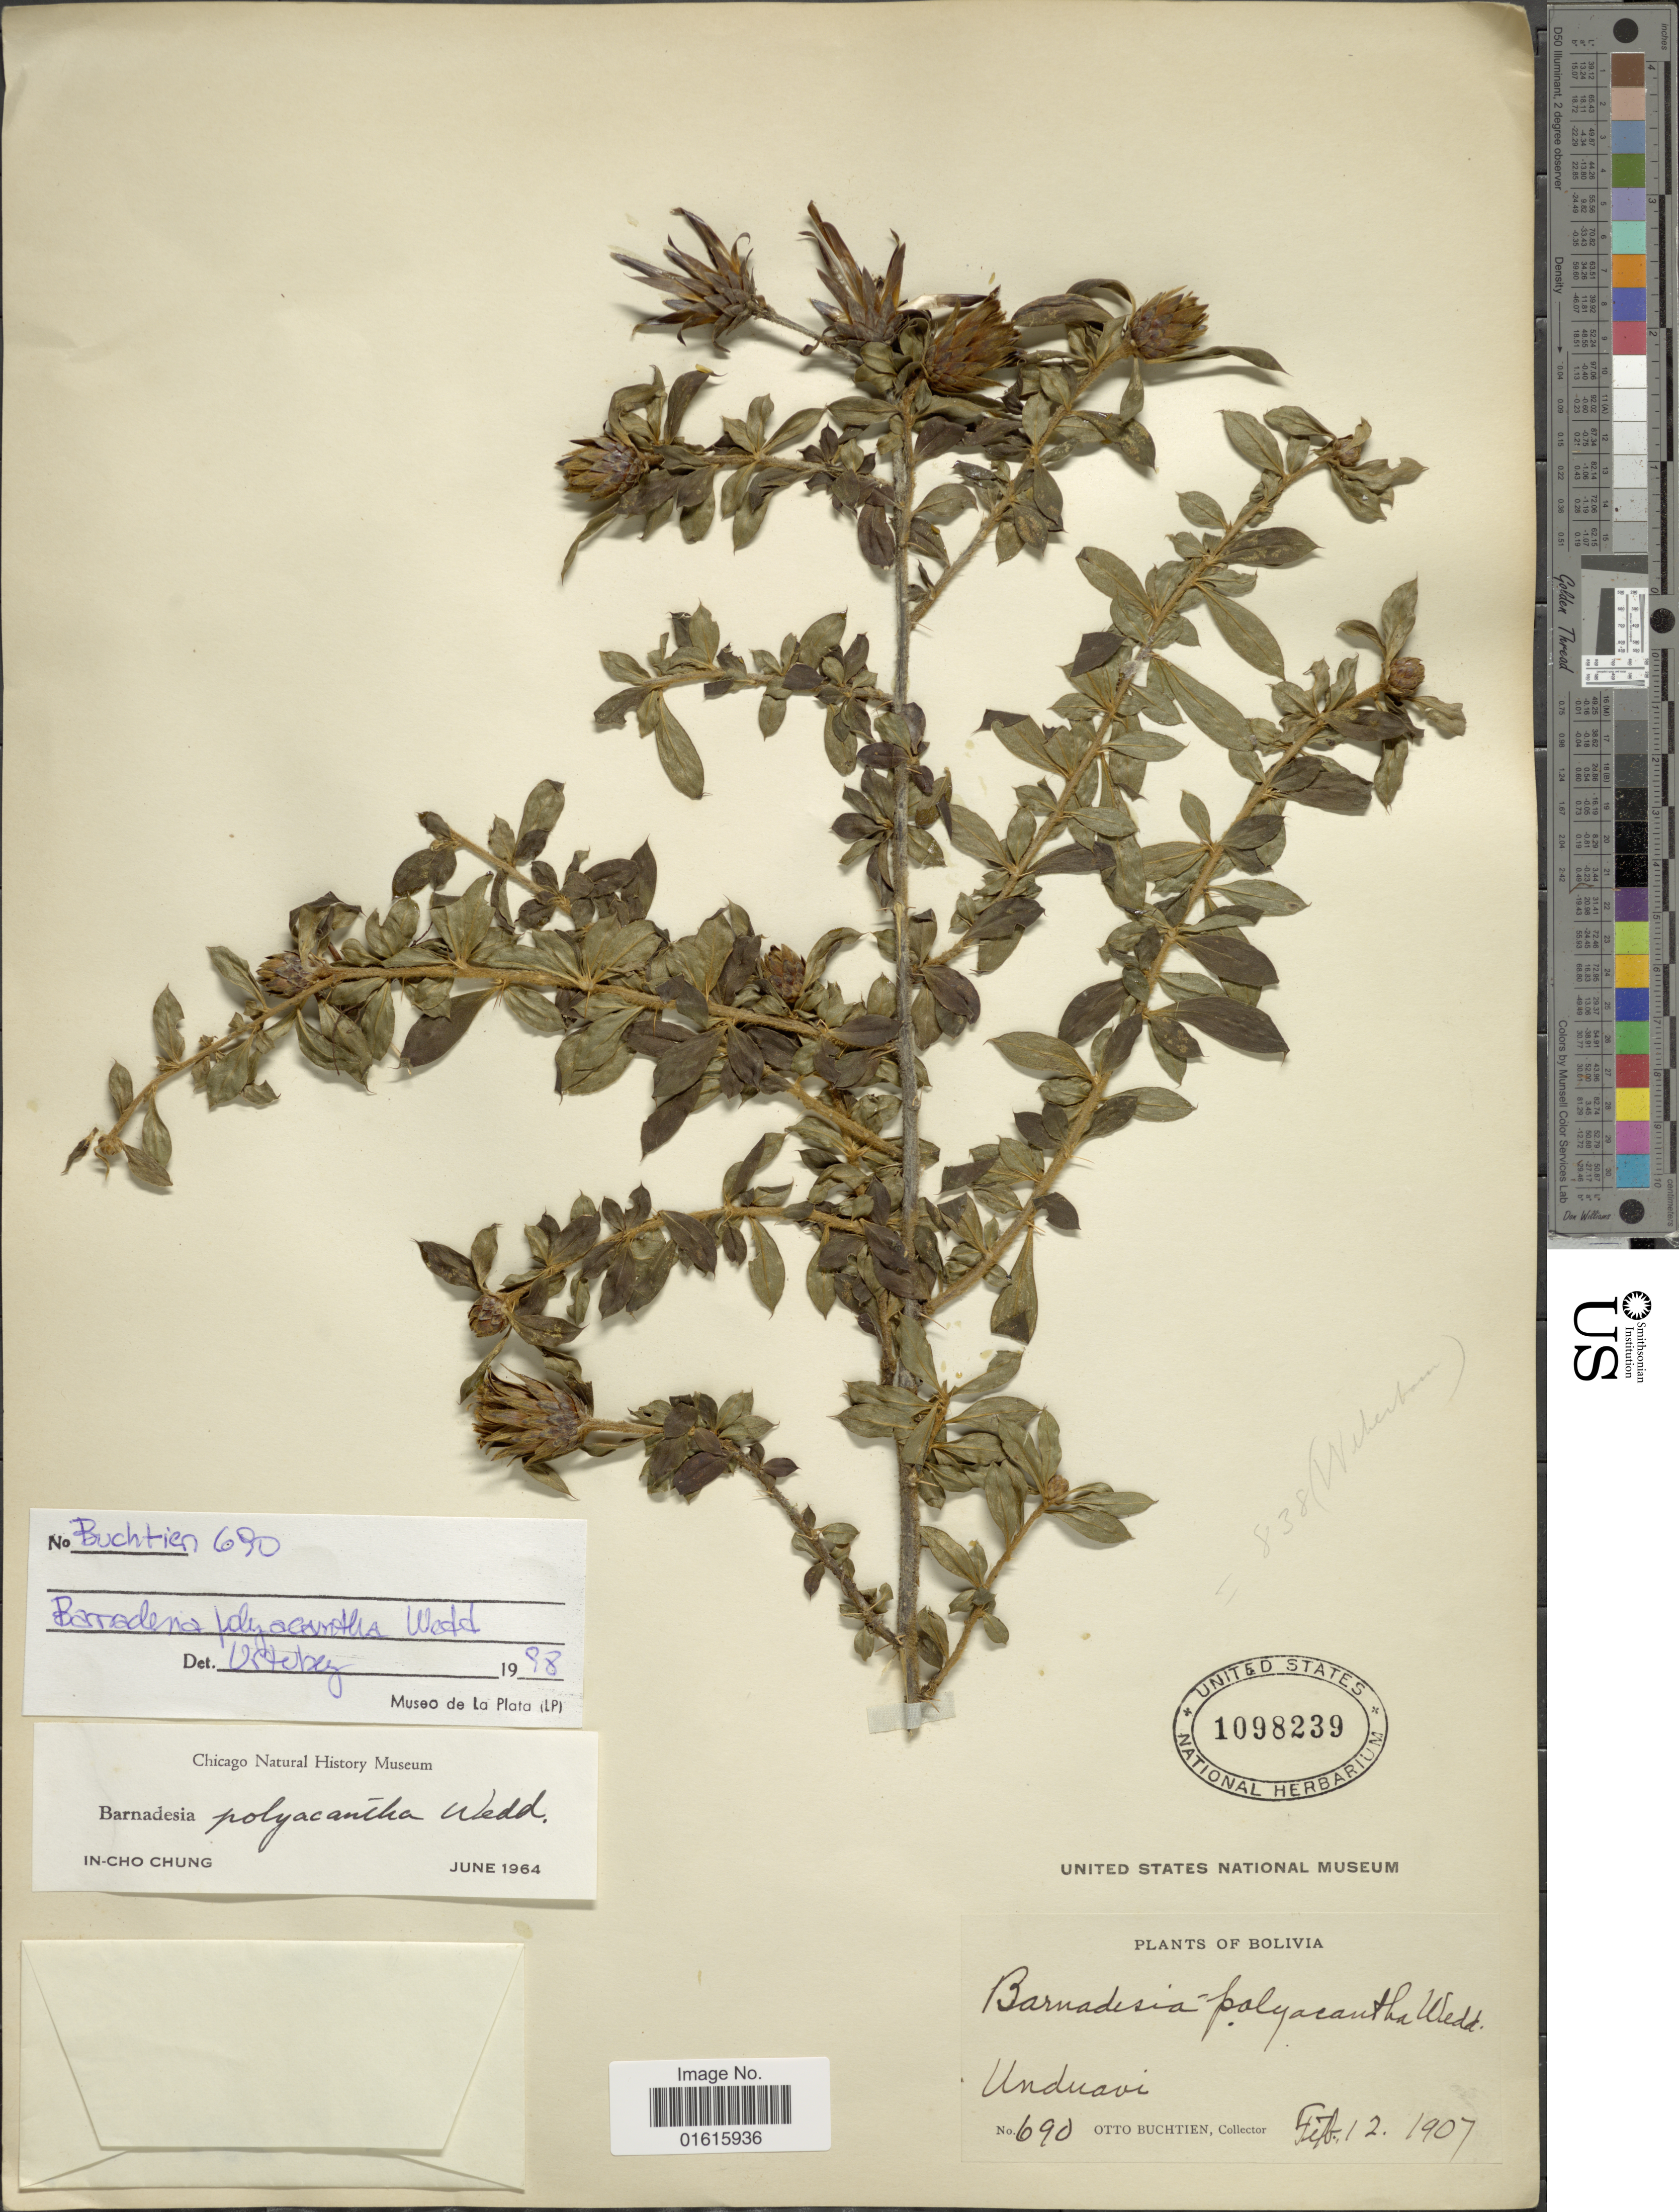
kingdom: Plantae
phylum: Tracheophyta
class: Magnoliopsida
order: Asterales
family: Asteraceae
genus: Barnadesia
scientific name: Barnadesia polyacantha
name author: Wedd.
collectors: O. Buchtien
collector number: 690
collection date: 1907-02-12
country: Bolivia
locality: Unduavi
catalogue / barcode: US 1098239